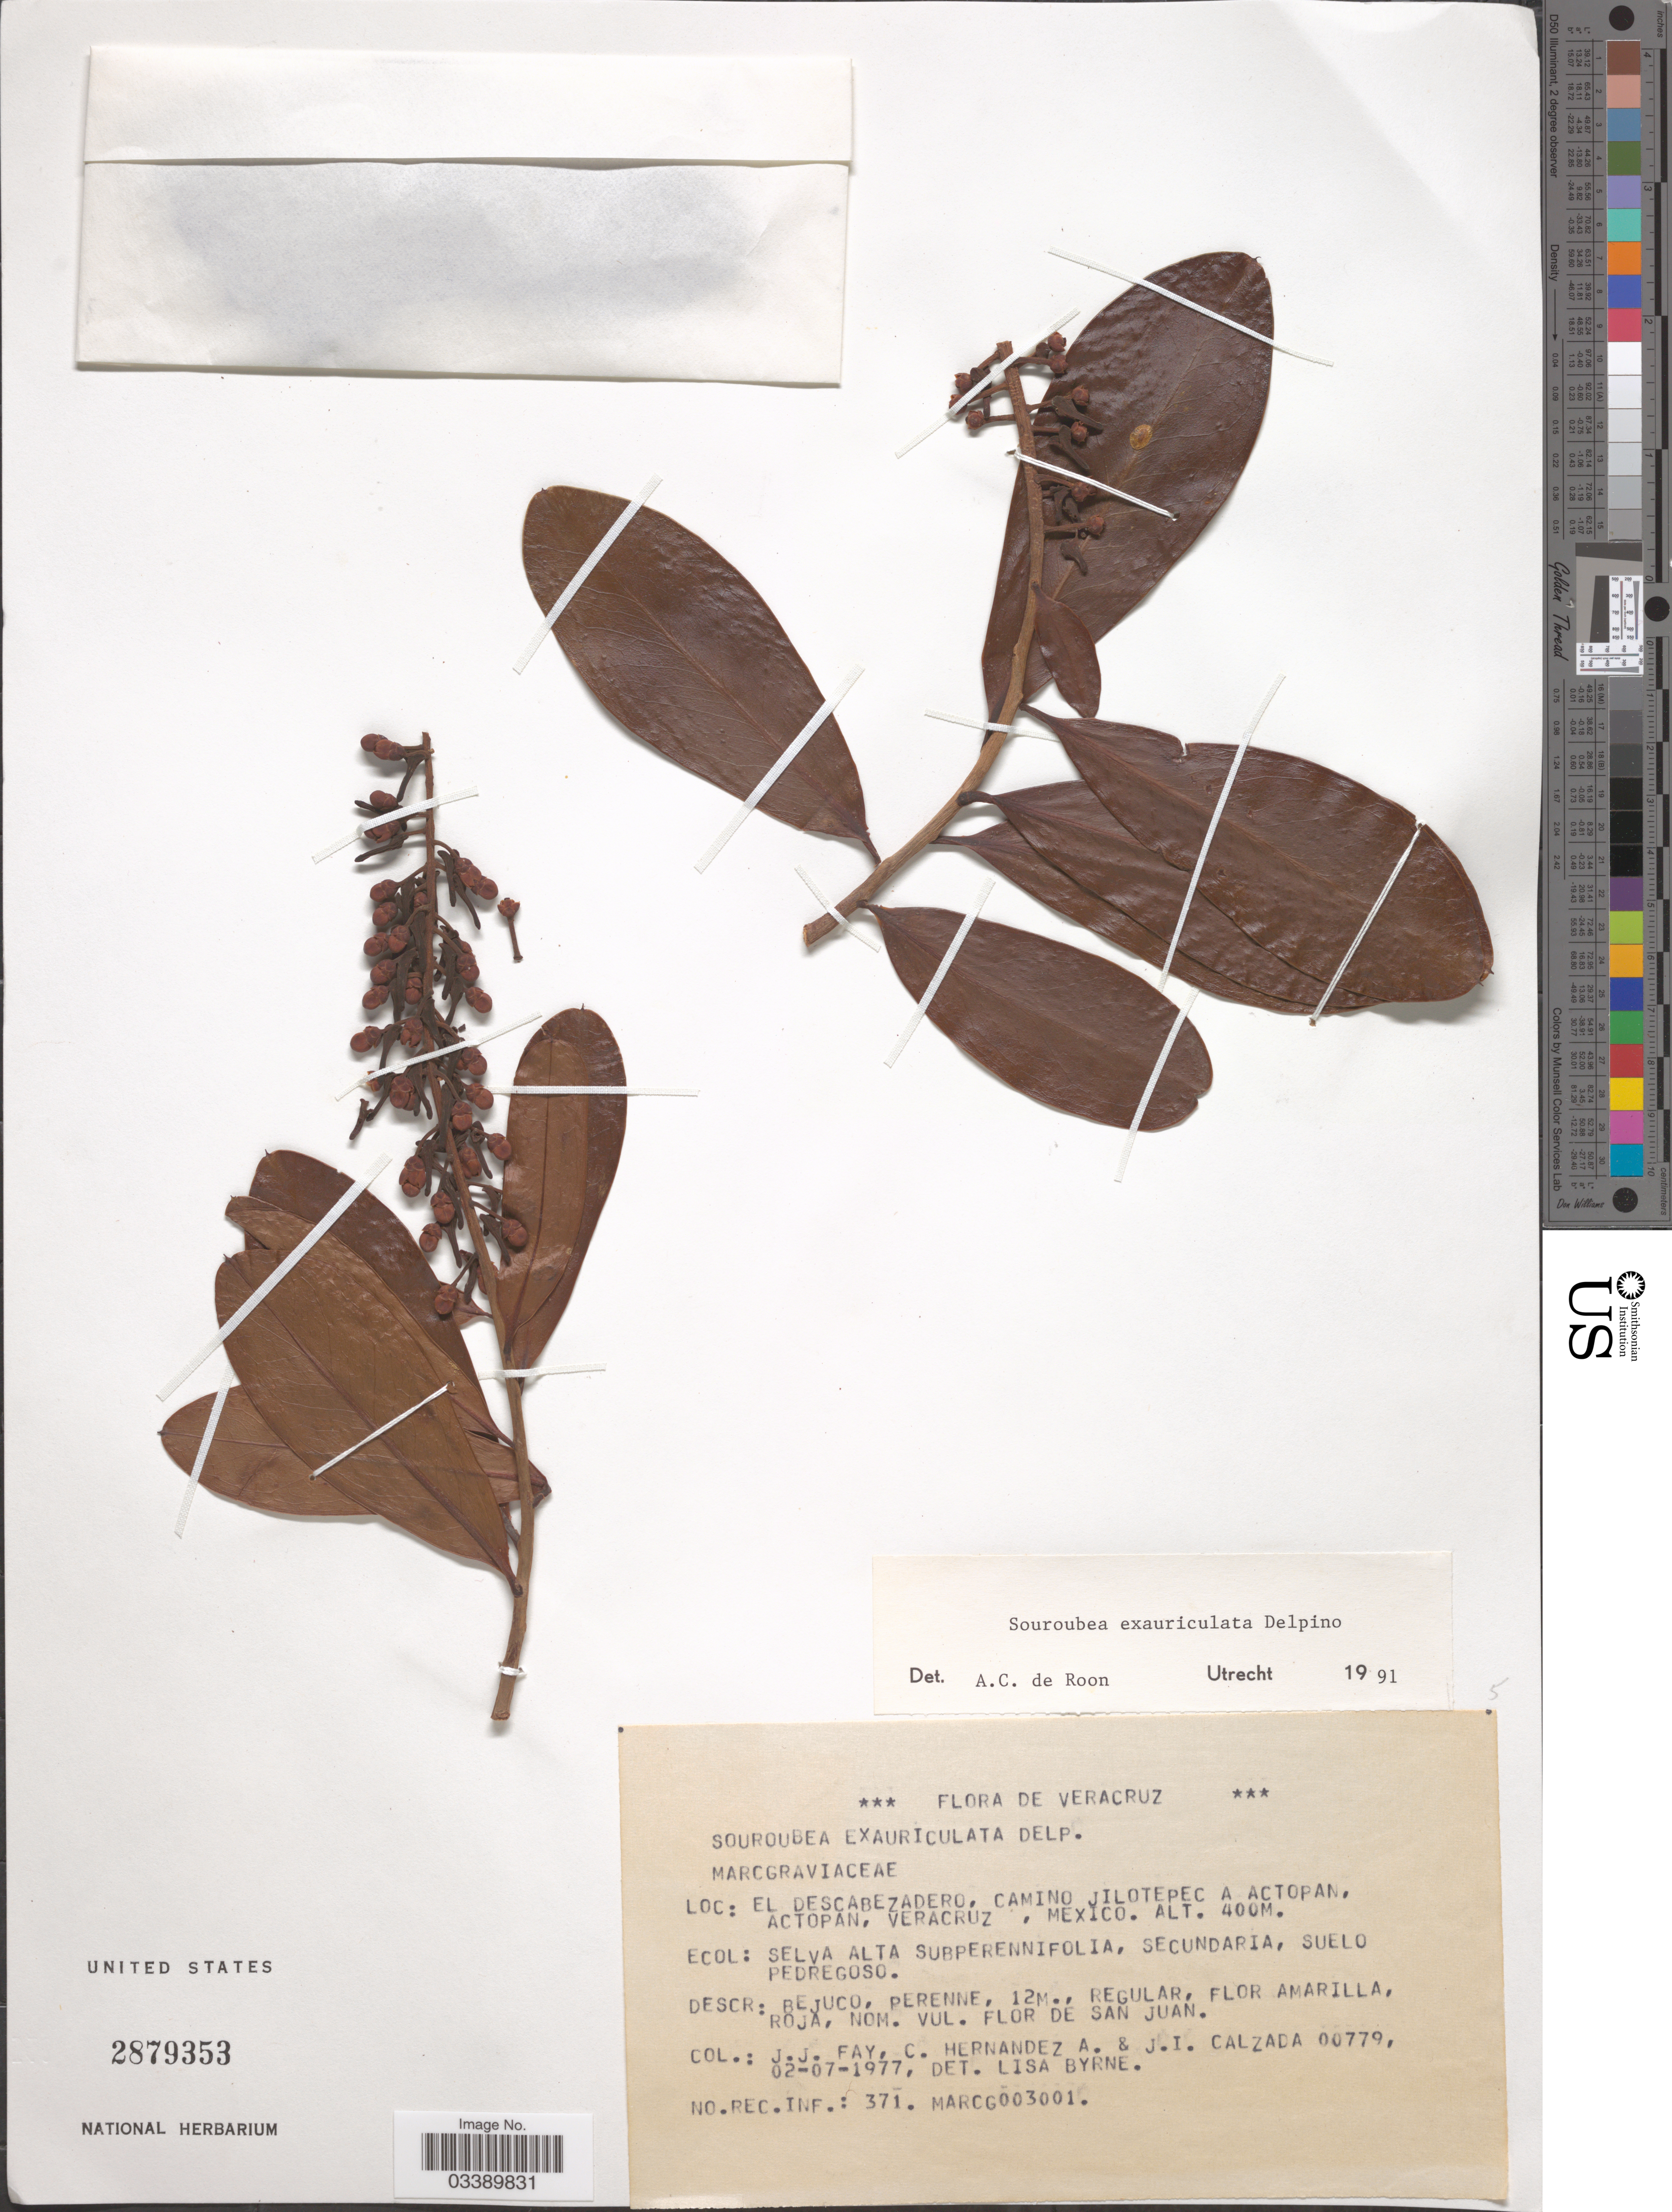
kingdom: Plantae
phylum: Tracheophyta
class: Magnoliopsida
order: Ericales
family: Marcgraviaceae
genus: Souroubea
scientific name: Souroubea exauriculata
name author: Delpino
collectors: J. Fay, C. Hernandez-A. & J. I. Calzada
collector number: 00779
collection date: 1977-07-02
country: Mexico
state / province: Veracruz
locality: Veracruz. El Descabezadero, Camino Jilotepec a Actopan, Actopan.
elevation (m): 400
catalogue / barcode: US 2879353